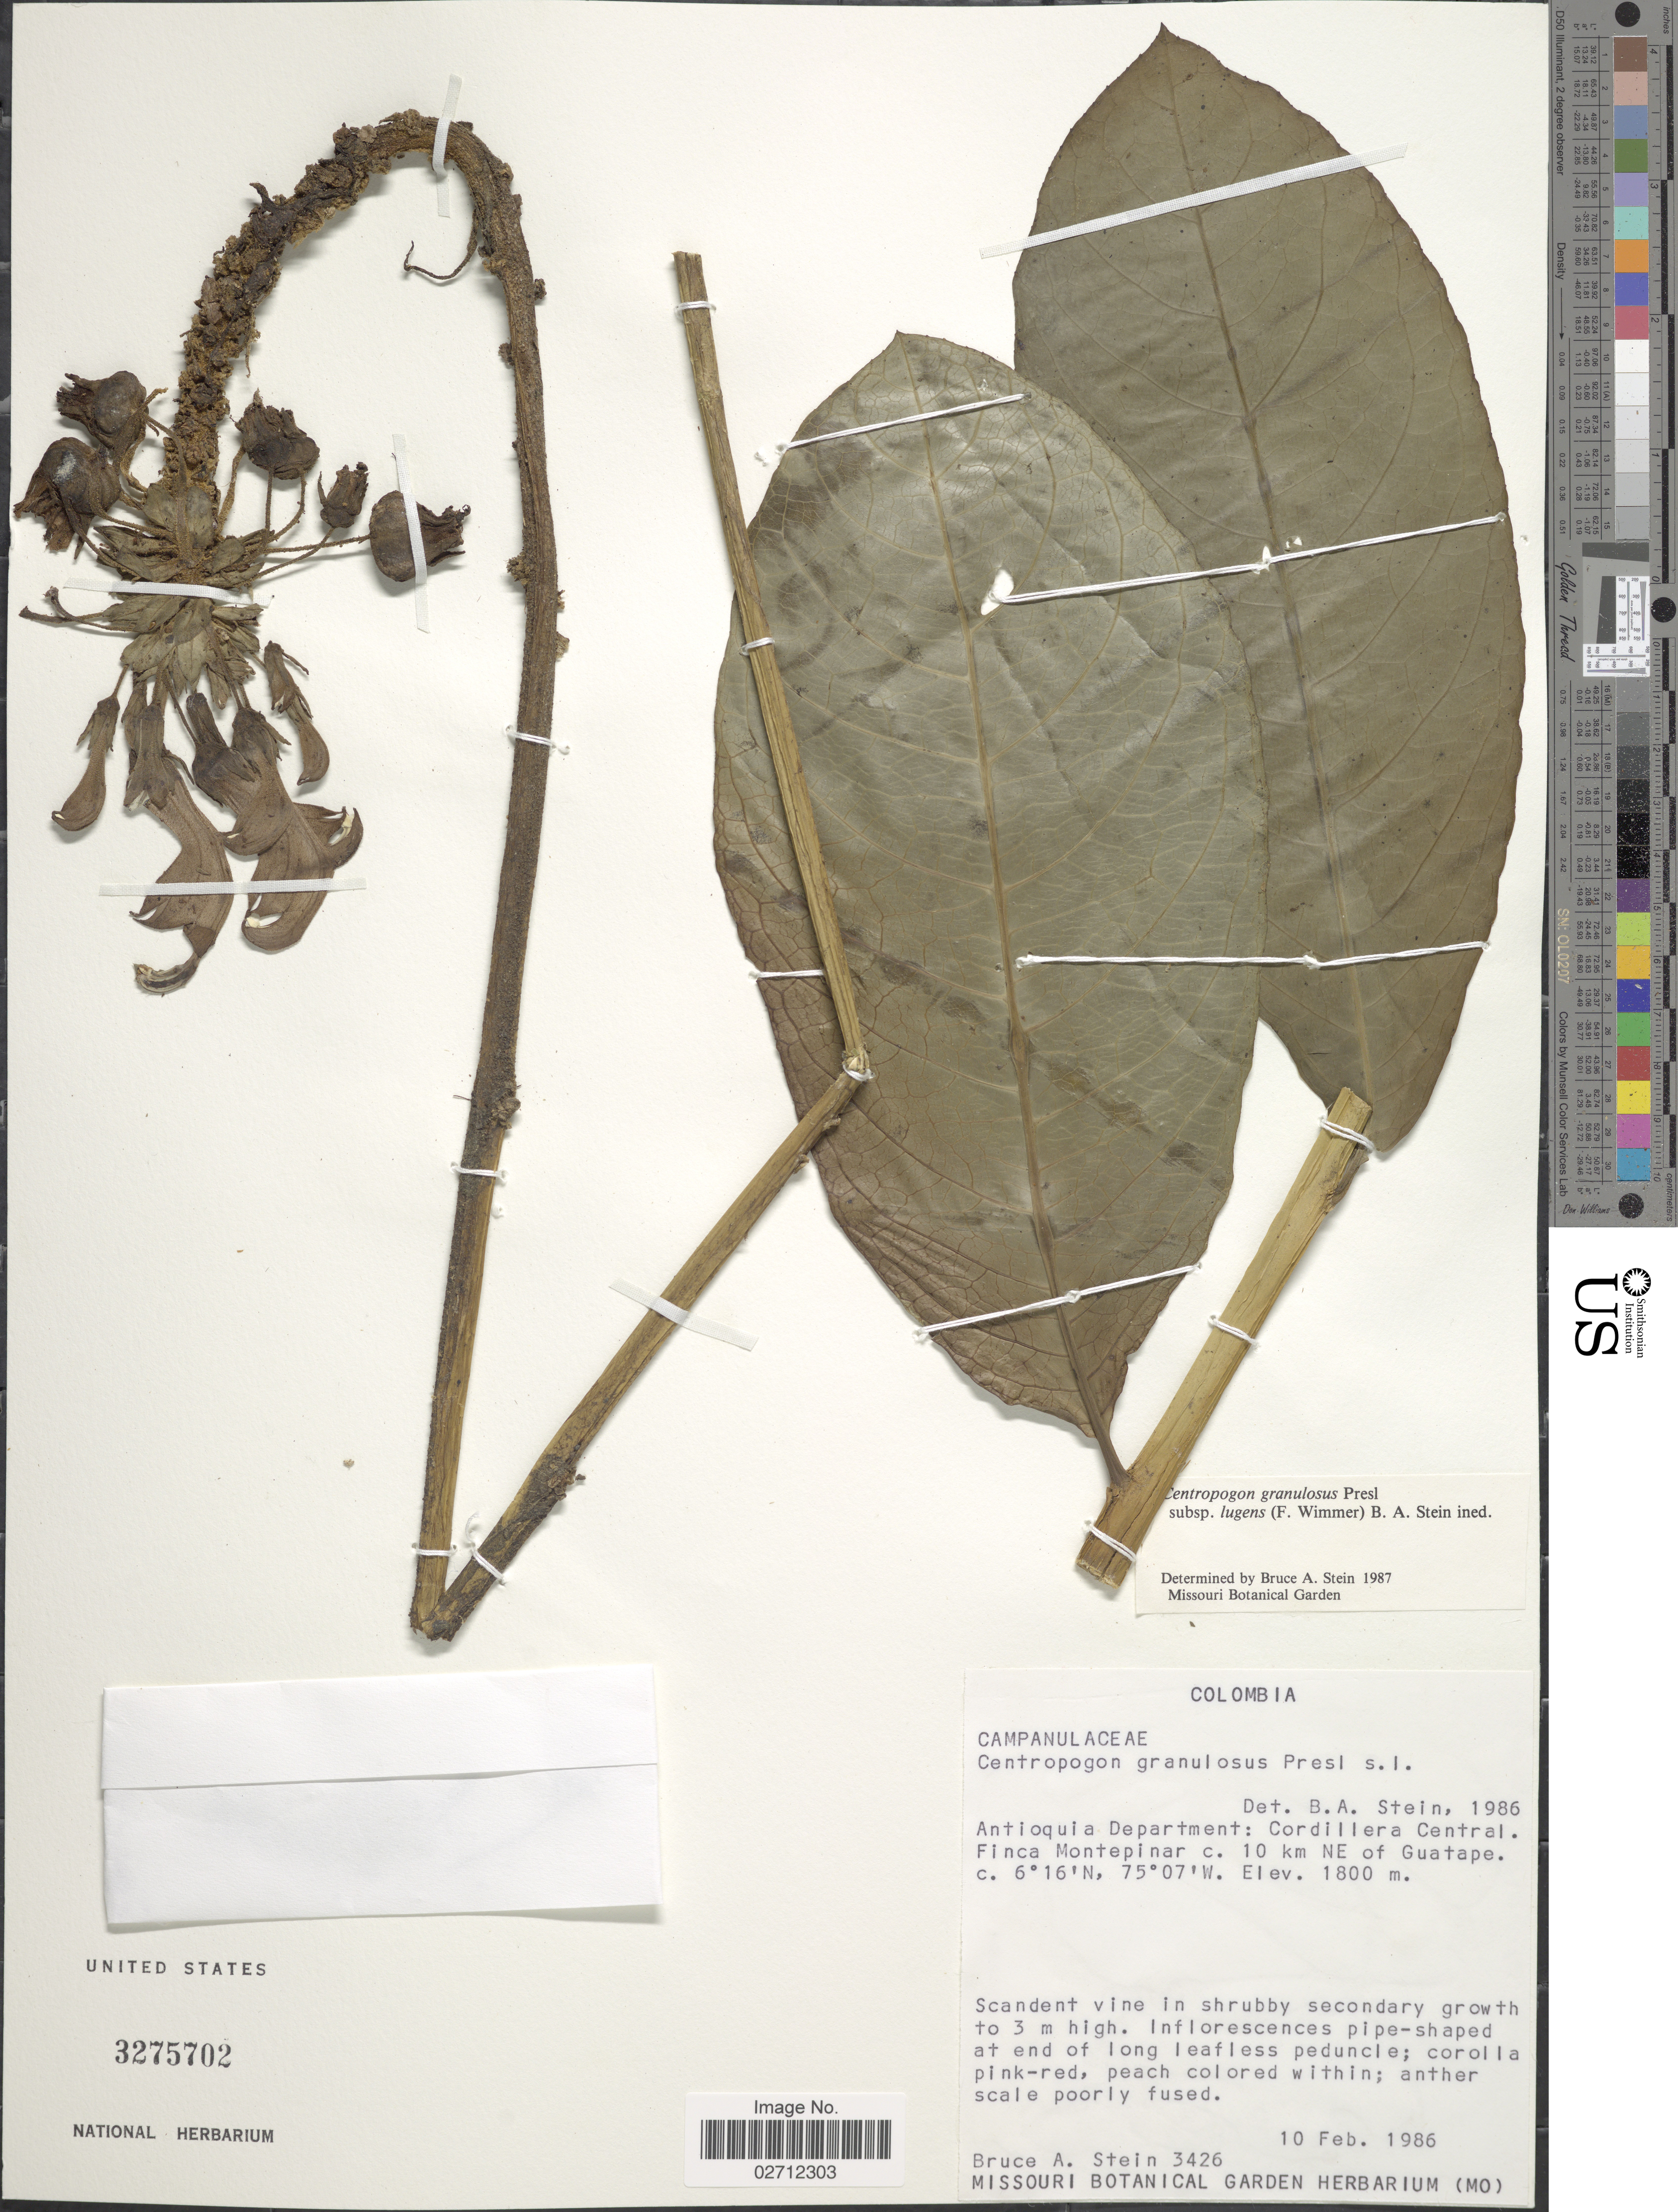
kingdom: Plantae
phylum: Tracheophyta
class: Magnoliopsida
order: Asterales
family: Campanulaceae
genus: Centropogon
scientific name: Centropogon granulosus subsp. lugens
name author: B.A. Stein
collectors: B. A. Stein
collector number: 3426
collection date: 1986-02-10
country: Colombia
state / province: Antioquia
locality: Antioquia Department: Cordillera Central. Finca Montepinar c. 10 km NE of Guatape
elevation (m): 1800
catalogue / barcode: US 3275702